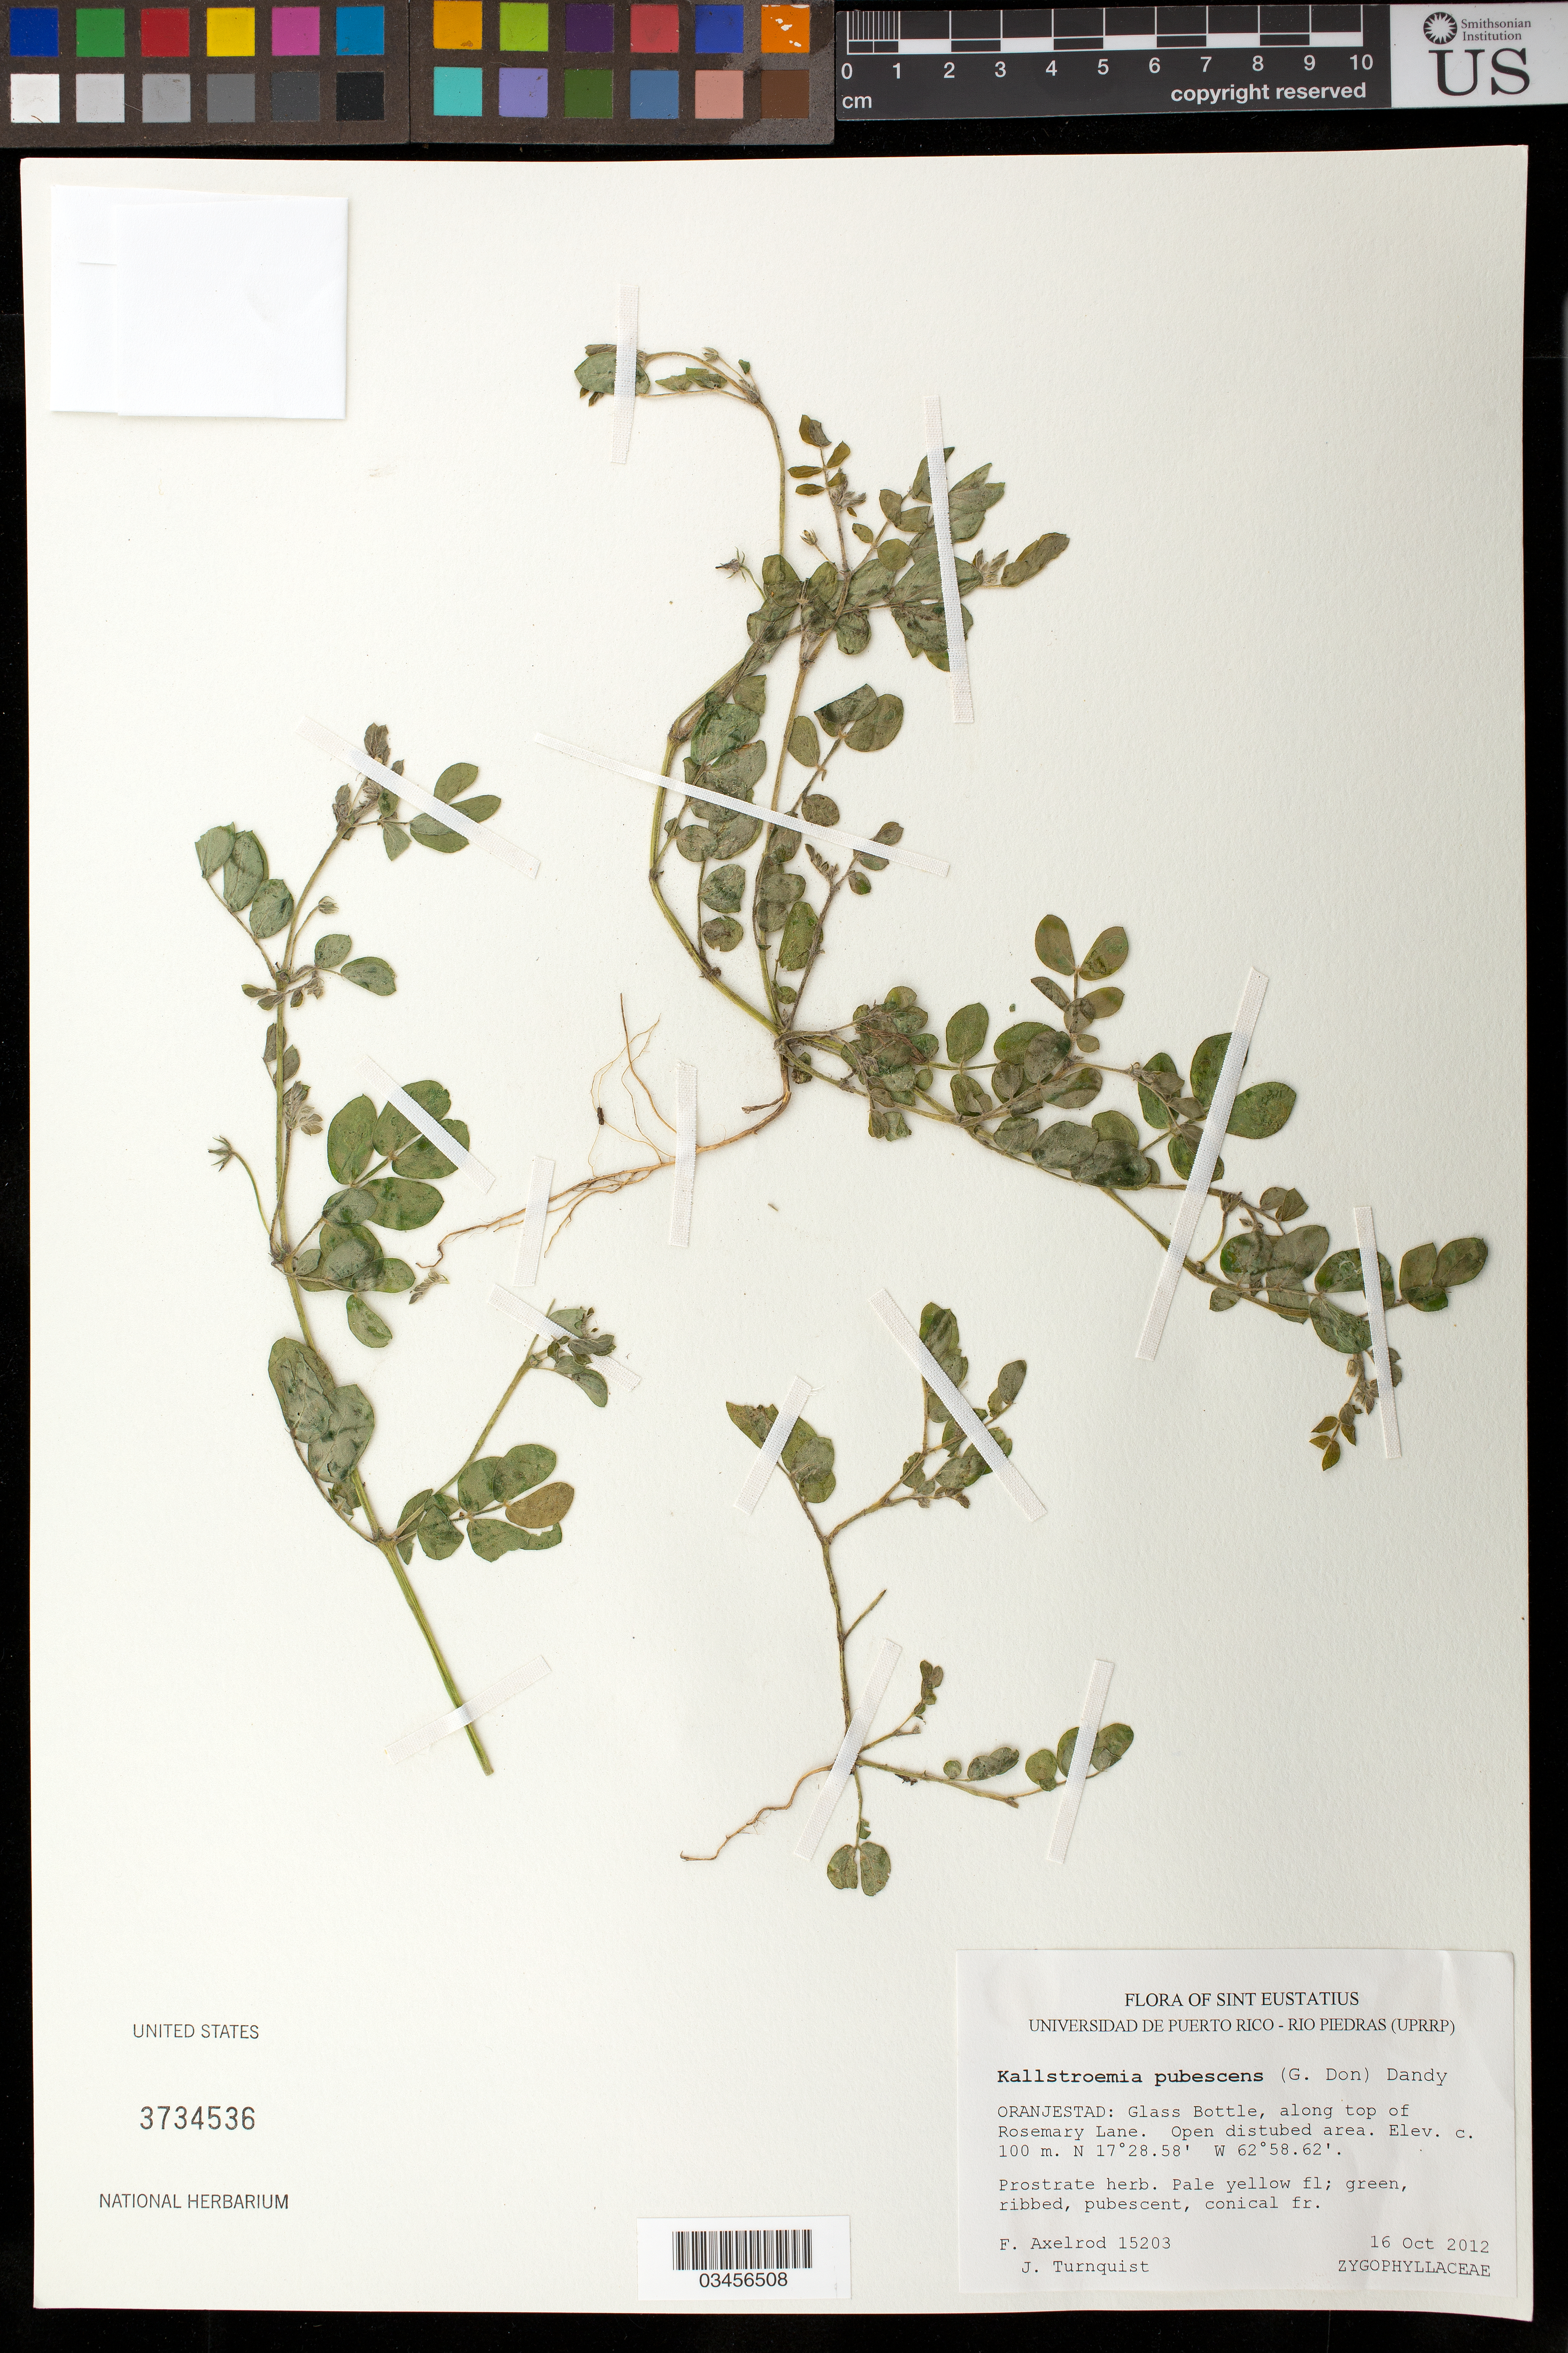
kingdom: Plantae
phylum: Tracheophyta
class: Magnoliopsida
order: Zygophyllales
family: Zygophyllaceae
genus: Kallstroemia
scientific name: Kallstroemia pubescens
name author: (G. Don) Dandy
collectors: F. S. Axelrod & J. Turnquist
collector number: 15203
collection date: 2012-10-16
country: Netherlands Antilles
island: Sint Eustatius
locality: Orangestad: Glass Bottle, along dirt road at top of Rosemary Lane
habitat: Open disturbed area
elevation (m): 100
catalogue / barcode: US 3734536